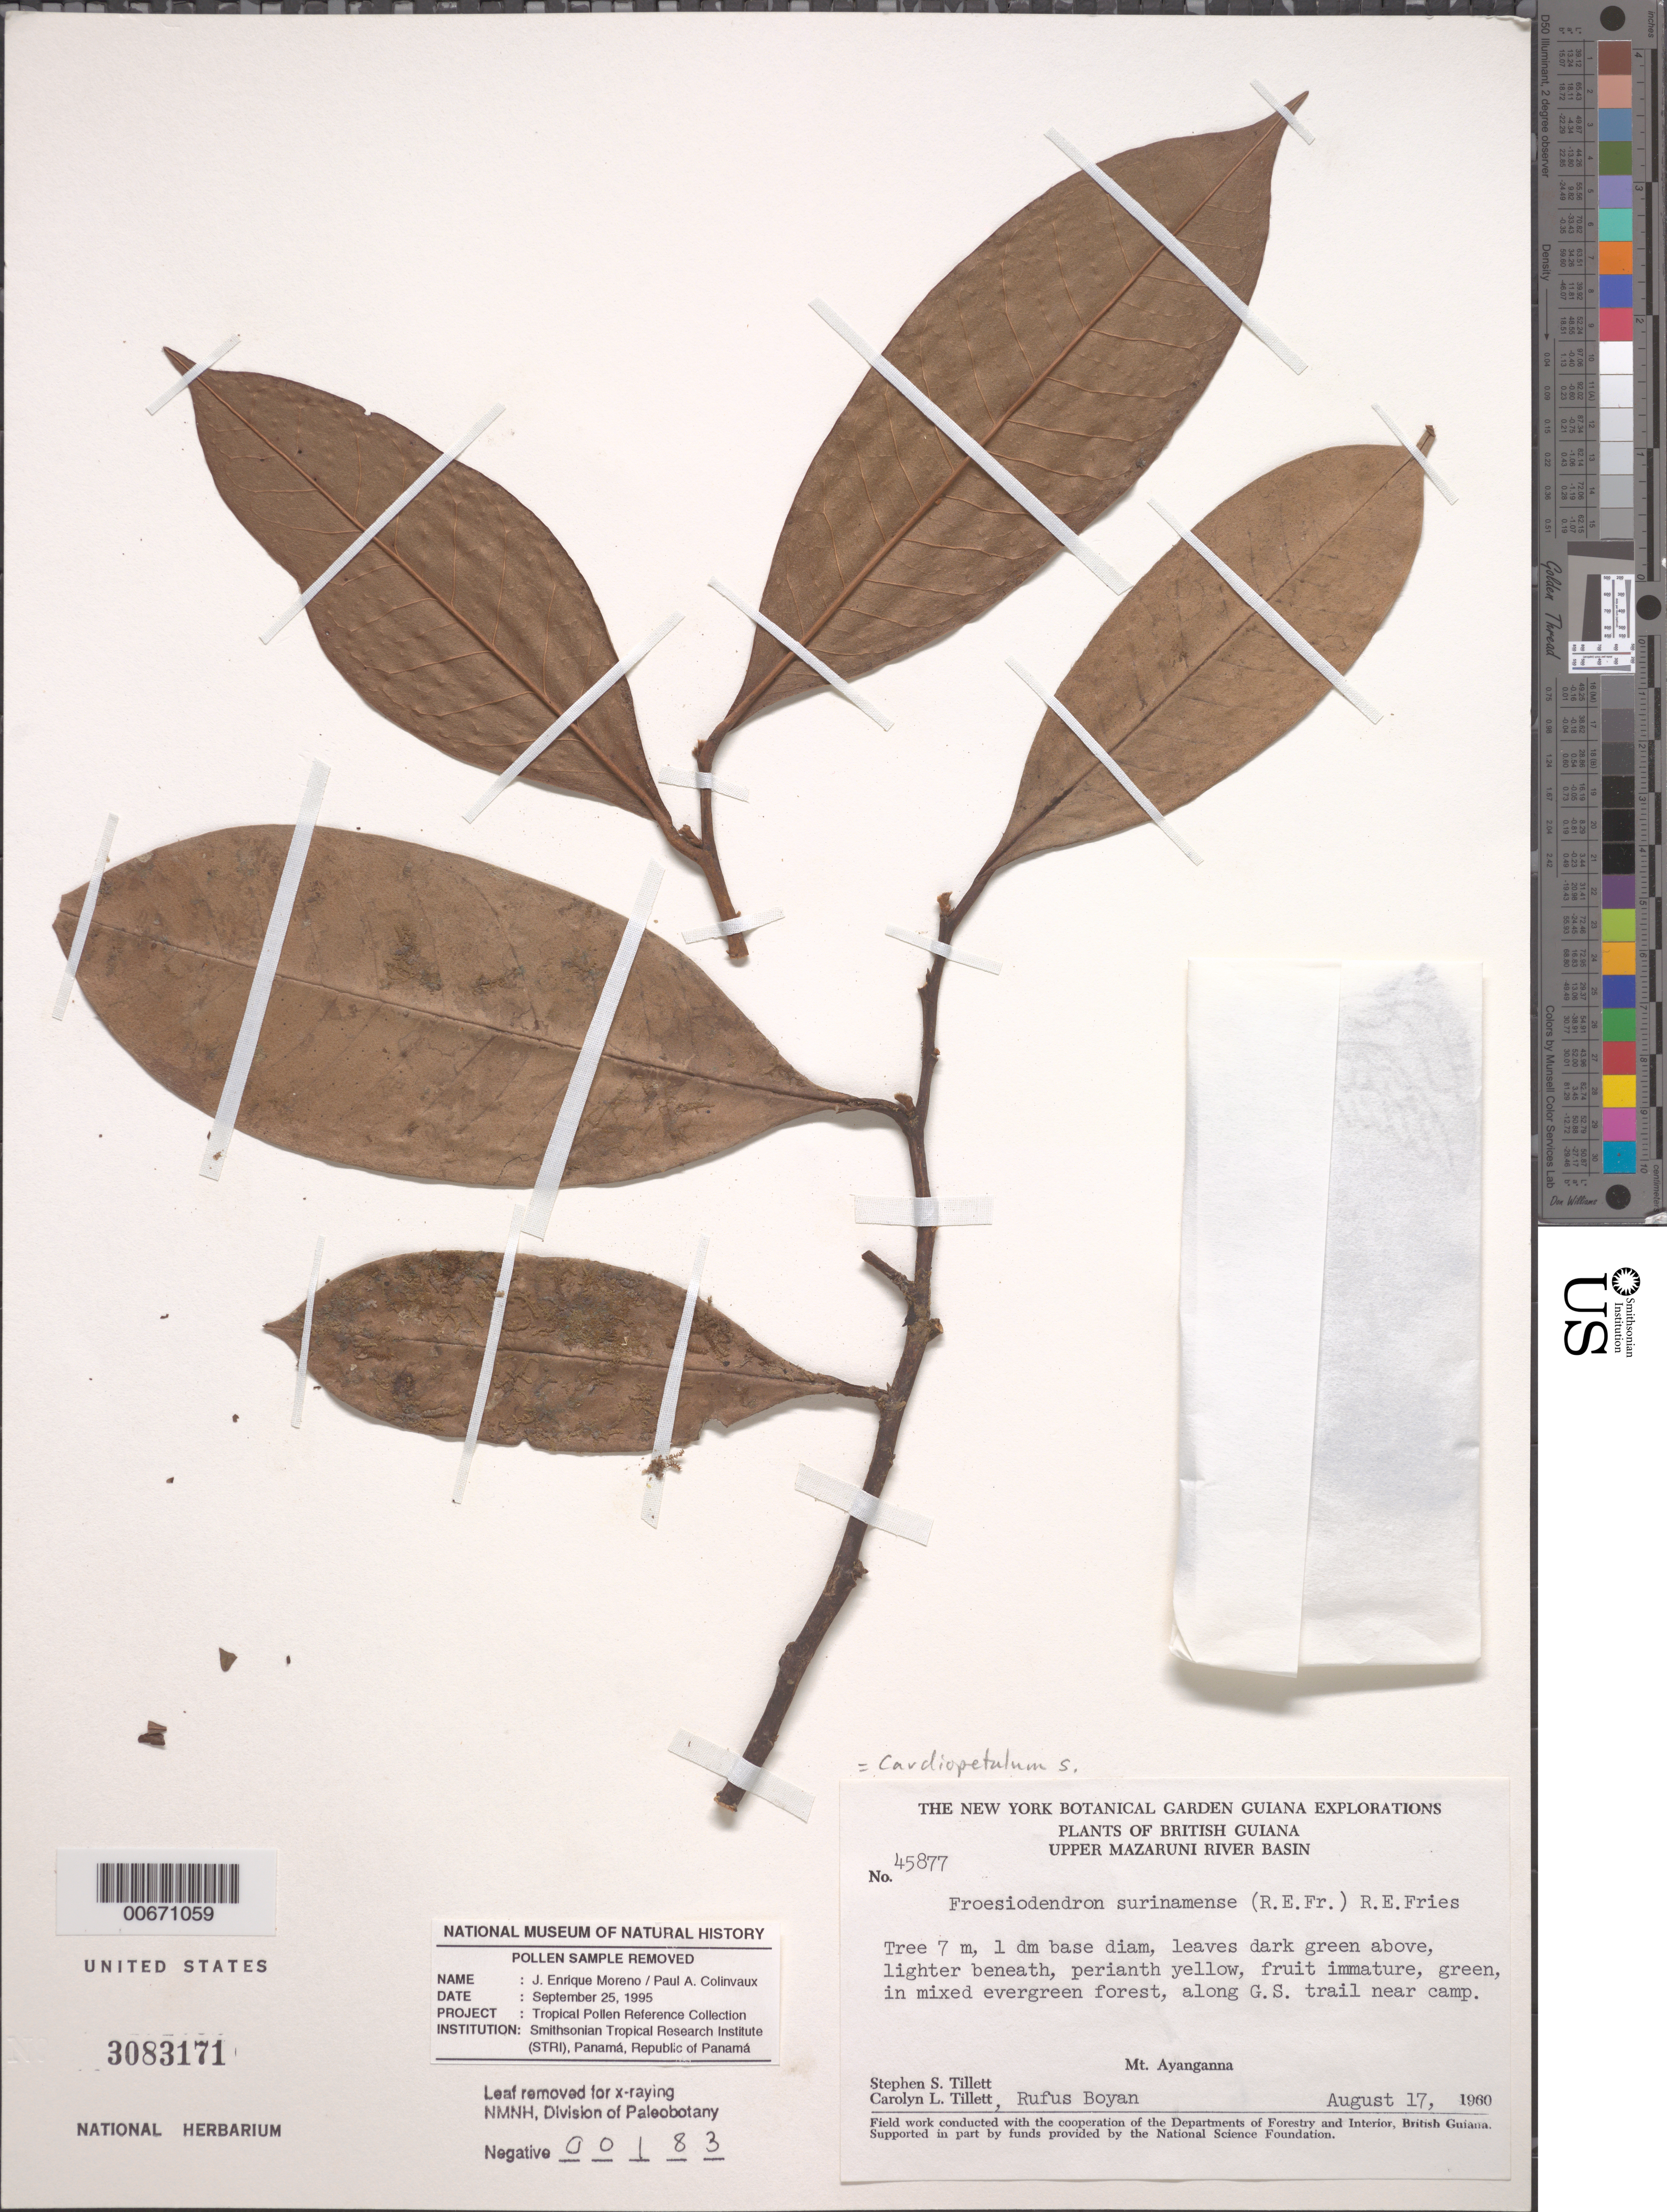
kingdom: Plantae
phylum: Tracheophyta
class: Magnoliopsida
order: Magnoliales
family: Annonaceae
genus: Cardiopetalum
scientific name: Cardiopetalum surinamense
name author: R.E. Fr.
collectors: S. S. Tillett, C. L. Tillett & R. Boyan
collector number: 45877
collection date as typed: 17-Aug-60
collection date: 1960-08-17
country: Guyana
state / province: Cuyuni-Mazaruni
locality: Mt. Ayanganna, NE side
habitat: Mixed evergreen forest along trail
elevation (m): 750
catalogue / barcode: US 3083171